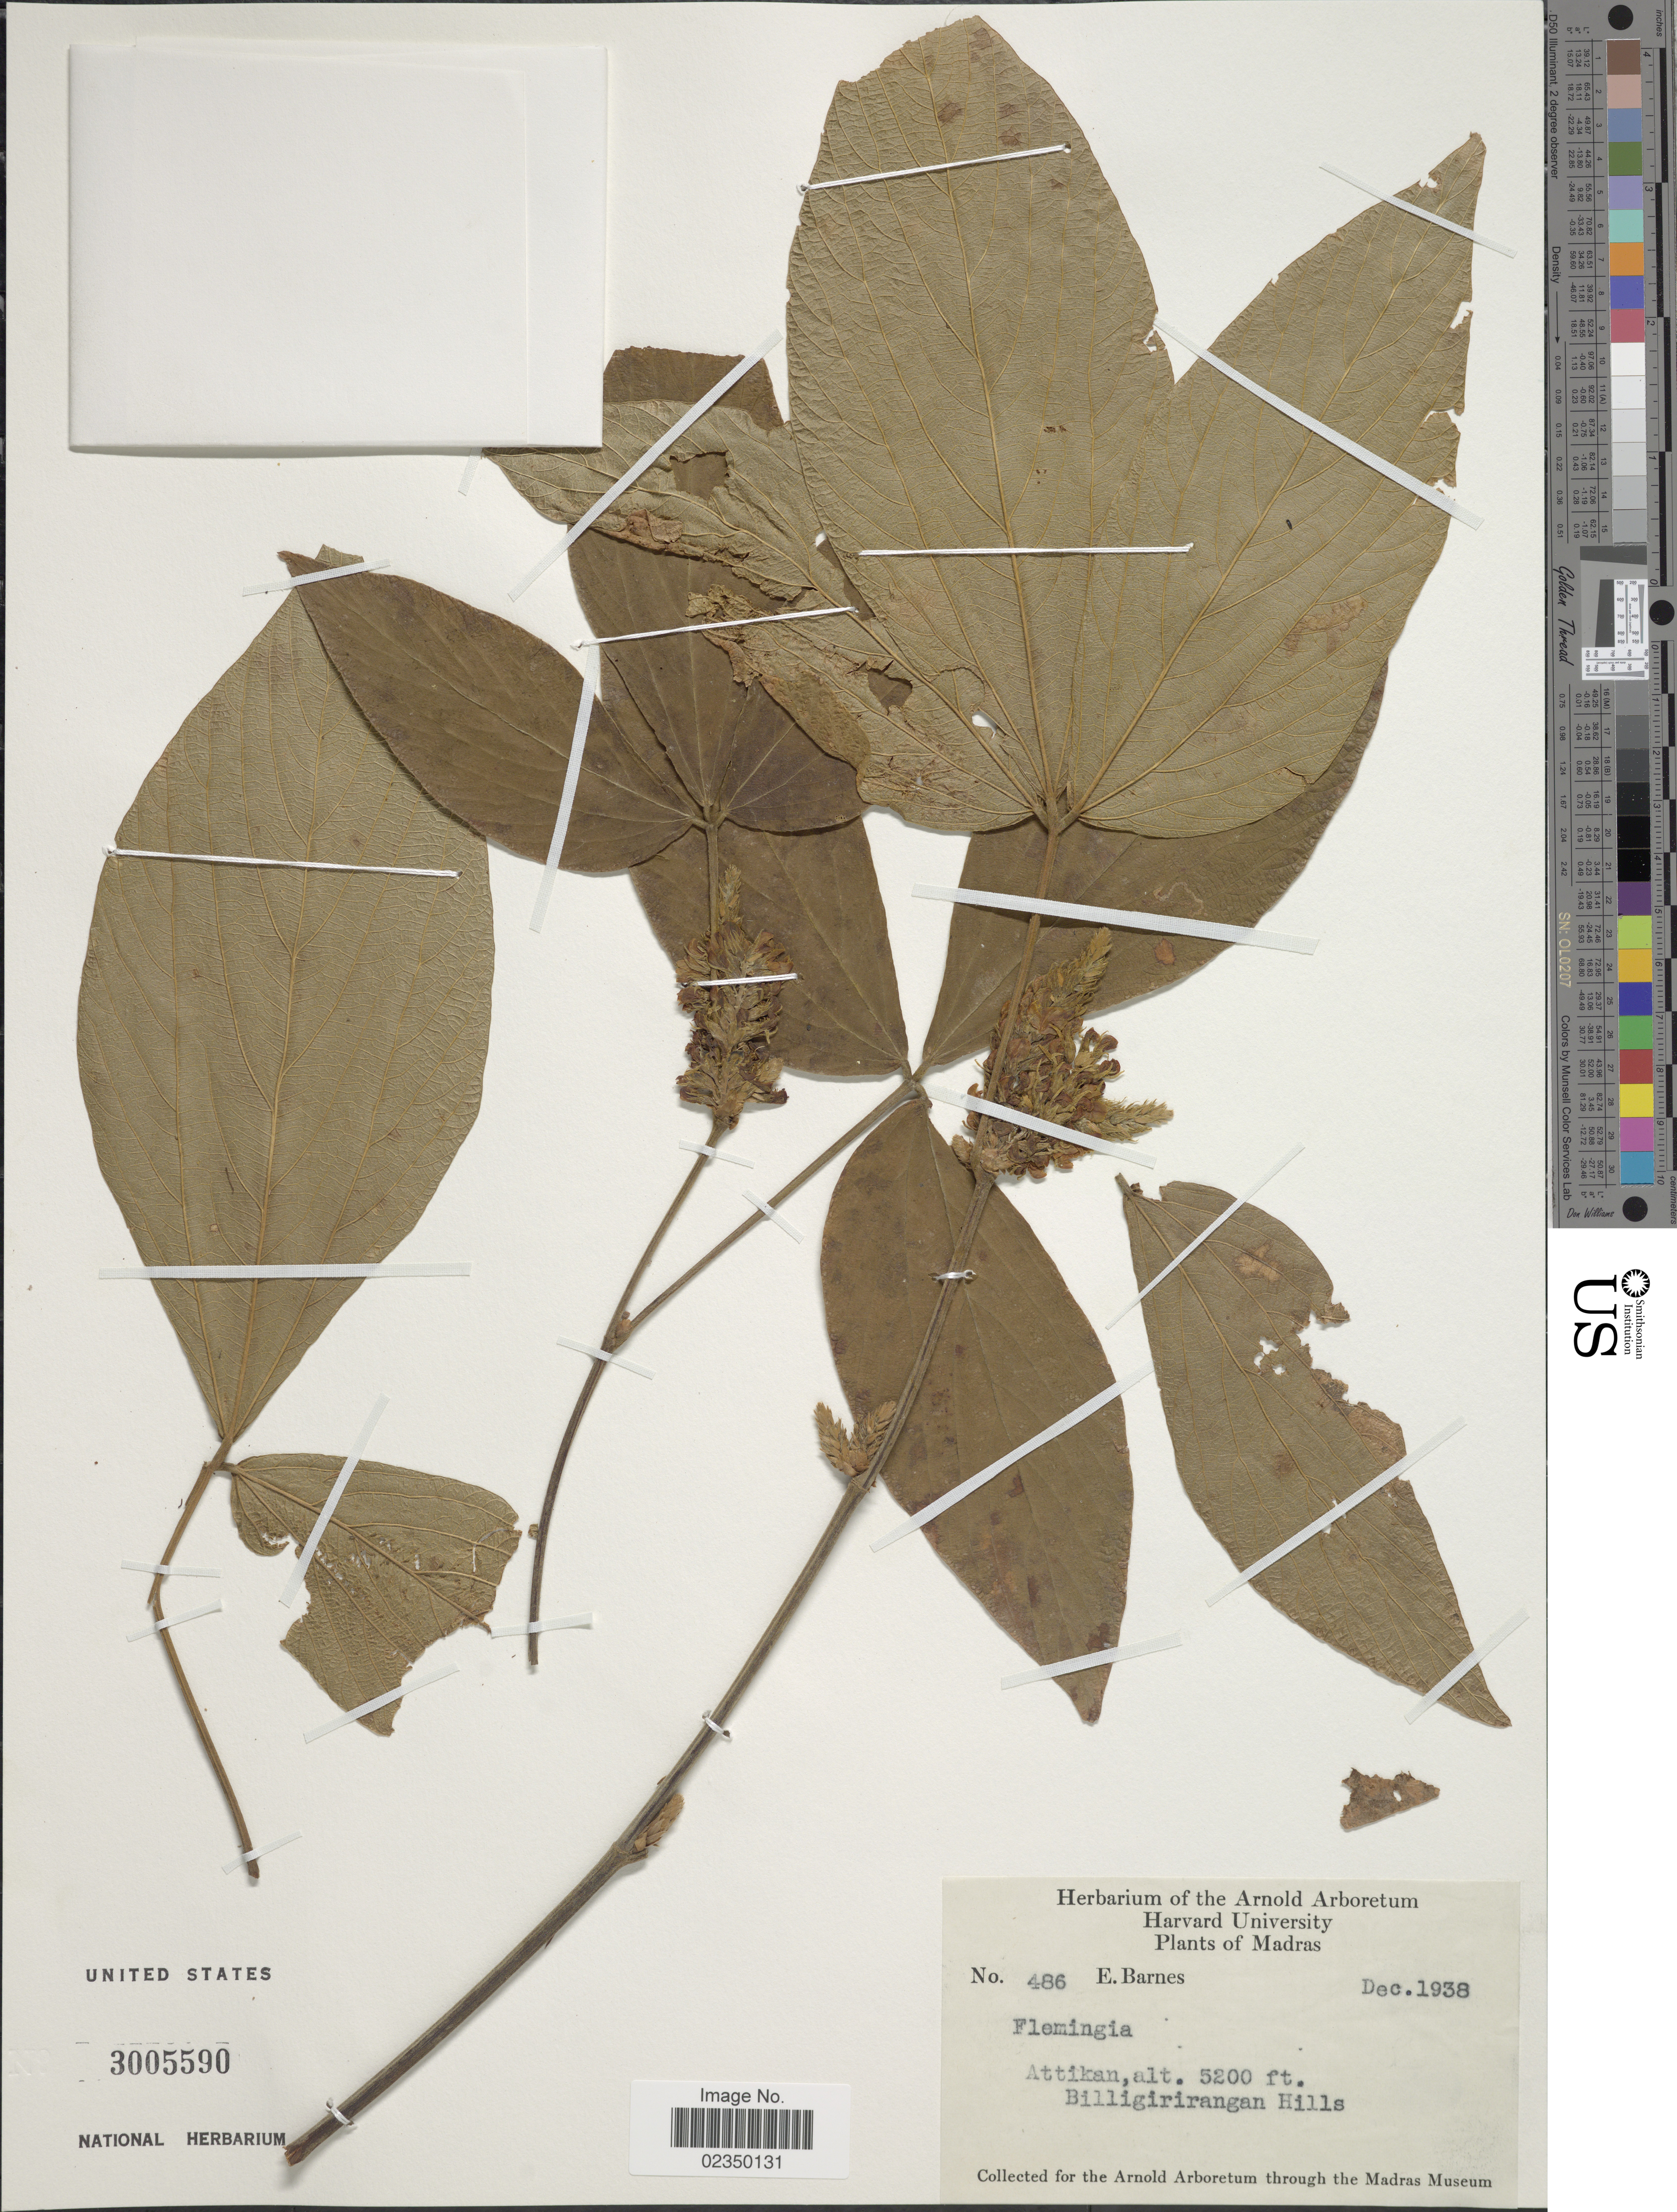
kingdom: Plantae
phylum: Tracheophyta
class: Magnoliopsida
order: Fabales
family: Fabaceae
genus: Flemingia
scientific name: Flemingia sp.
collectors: E. Barnes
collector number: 486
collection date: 1938-12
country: India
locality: Madras, Attikan, Billigirirangan Hills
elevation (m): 1585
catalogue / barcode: US 3005590